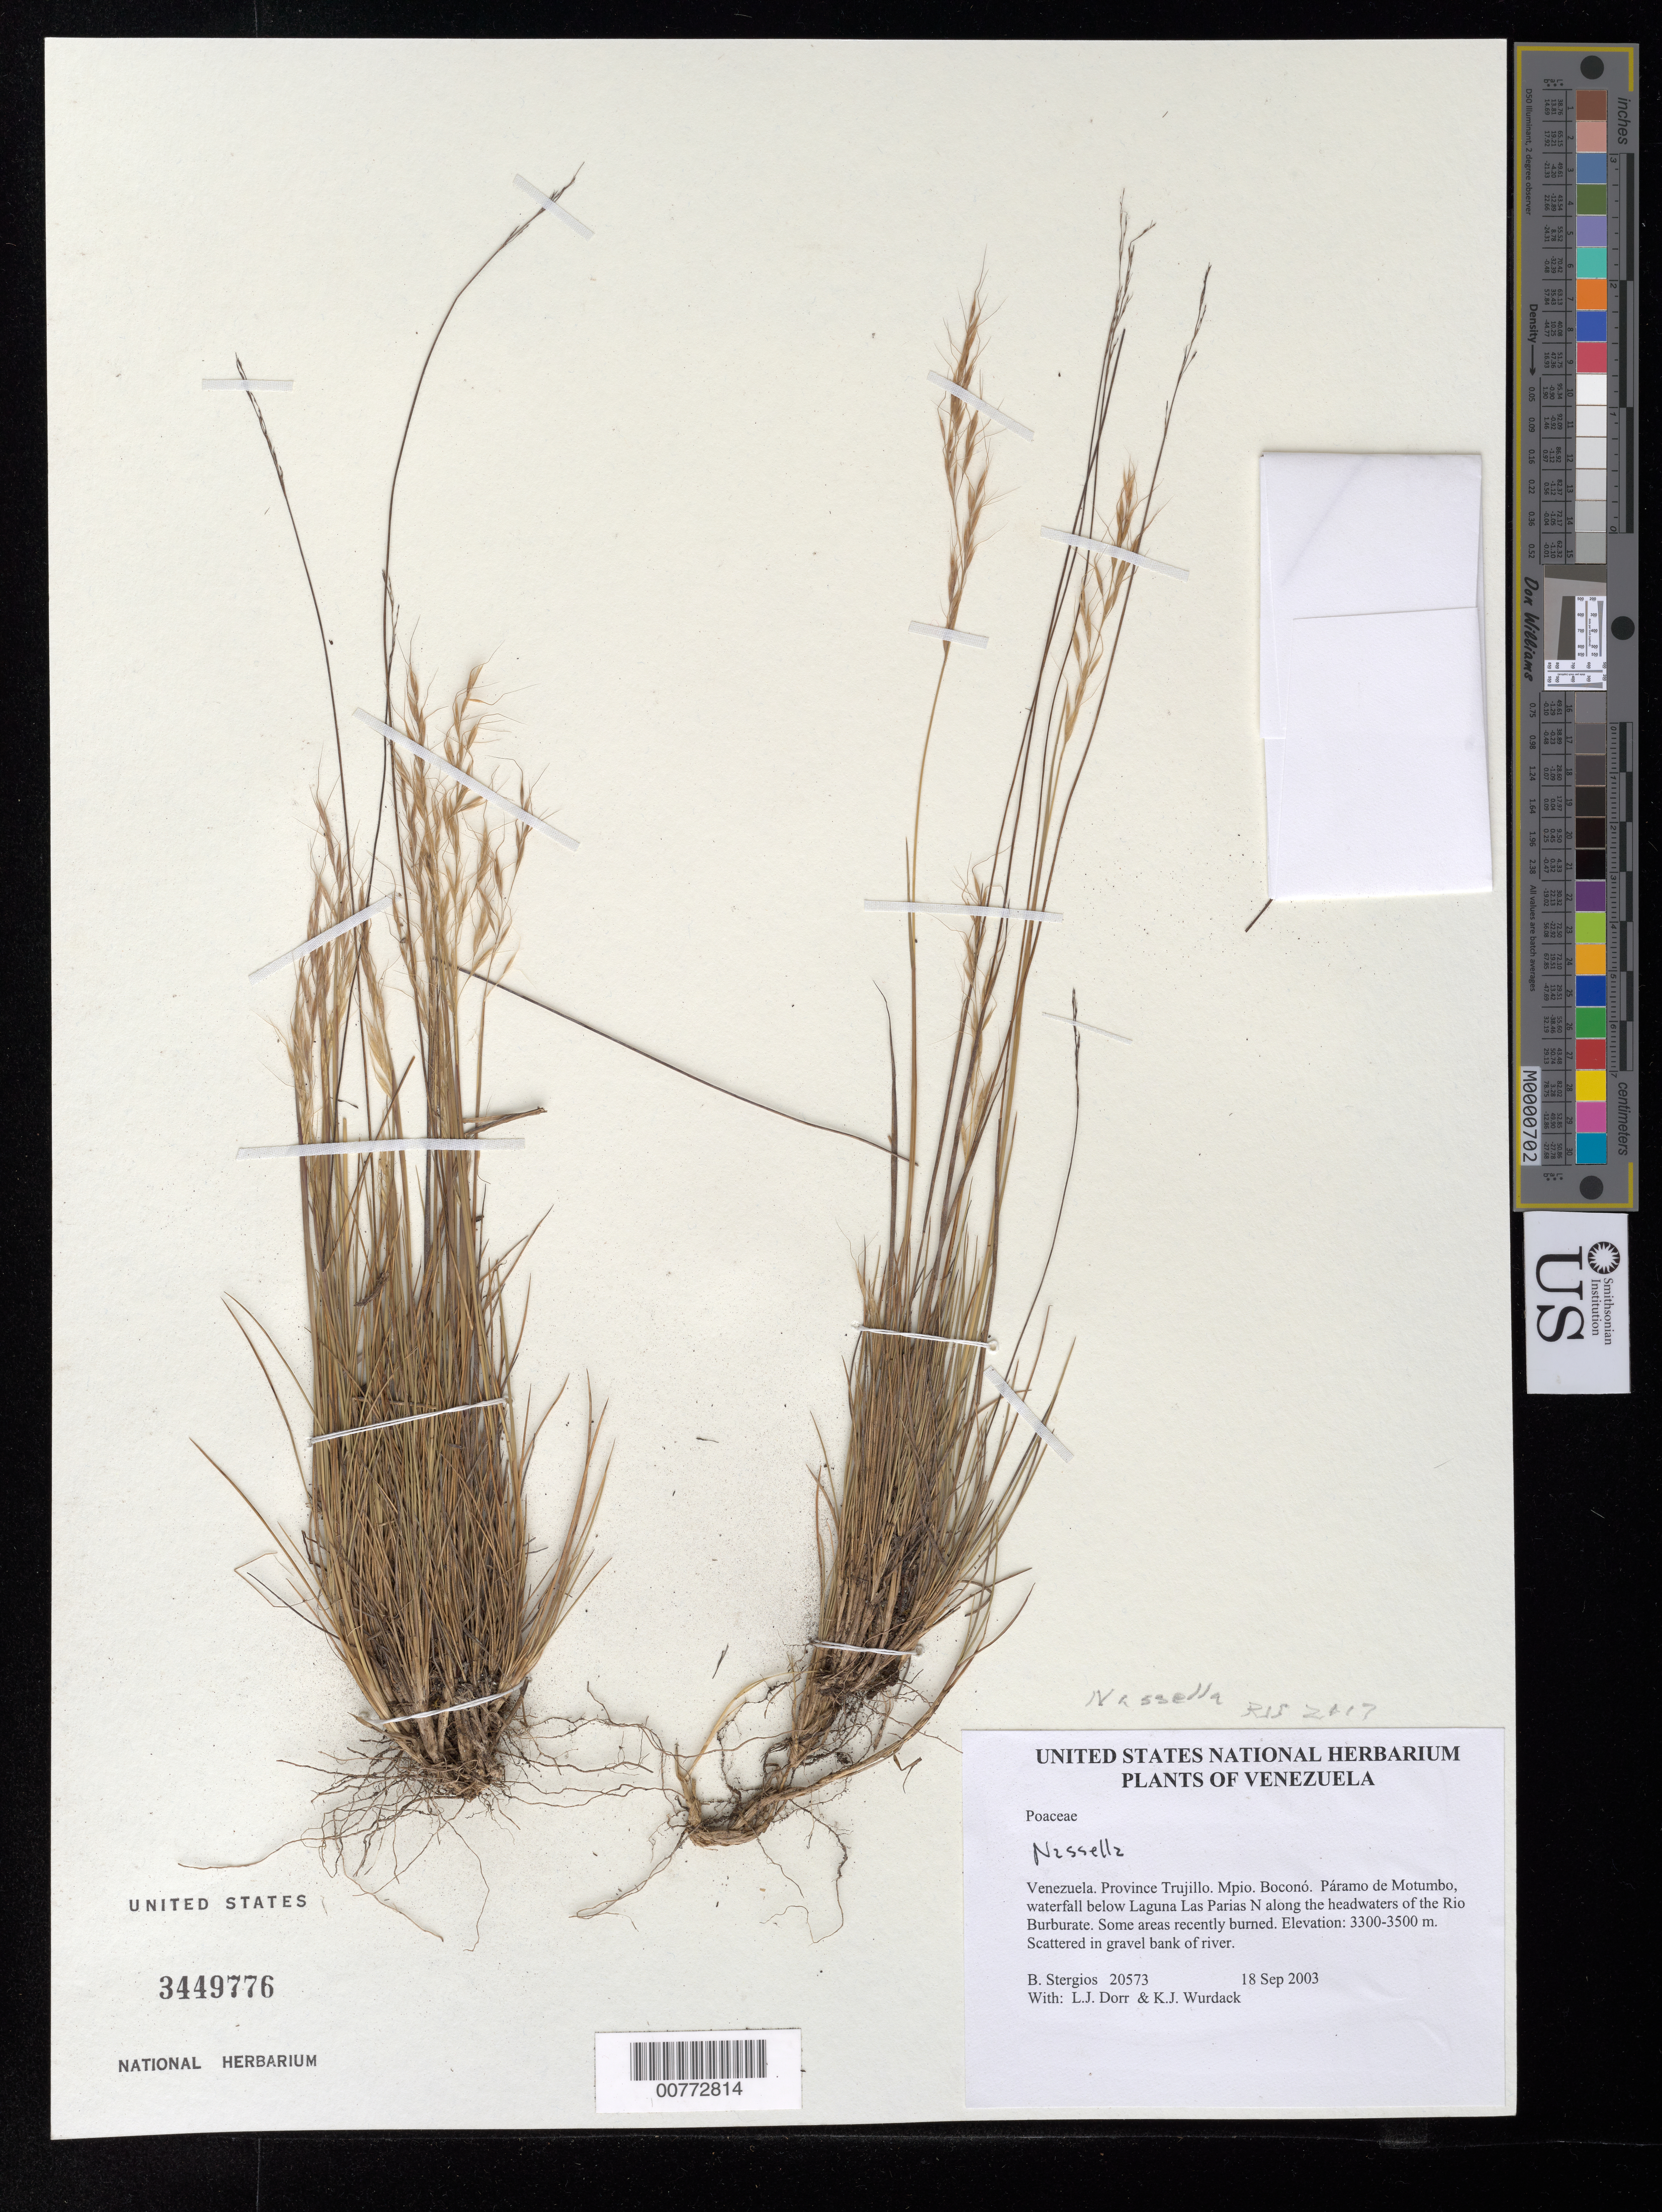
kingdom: Plantae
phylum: Tracheophyta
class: Liliopsida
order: Poales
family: Poaceae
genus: Nassella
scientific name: Nassella sp.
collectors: B. G. Stergios, L. J. Dorr & K. Wurdack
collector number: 20573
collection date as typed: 18 Sep 2003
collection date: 2003-09-18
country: Venezuela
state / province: Trujillo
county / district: Boconó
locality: Páramo de Motumbo, waterfall below Laguna Las Parias N along the headwaters of the Rio Burburate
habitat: gravel bank of river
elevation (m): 3300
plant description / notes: MO, PORT, US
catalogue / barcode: US 3449776